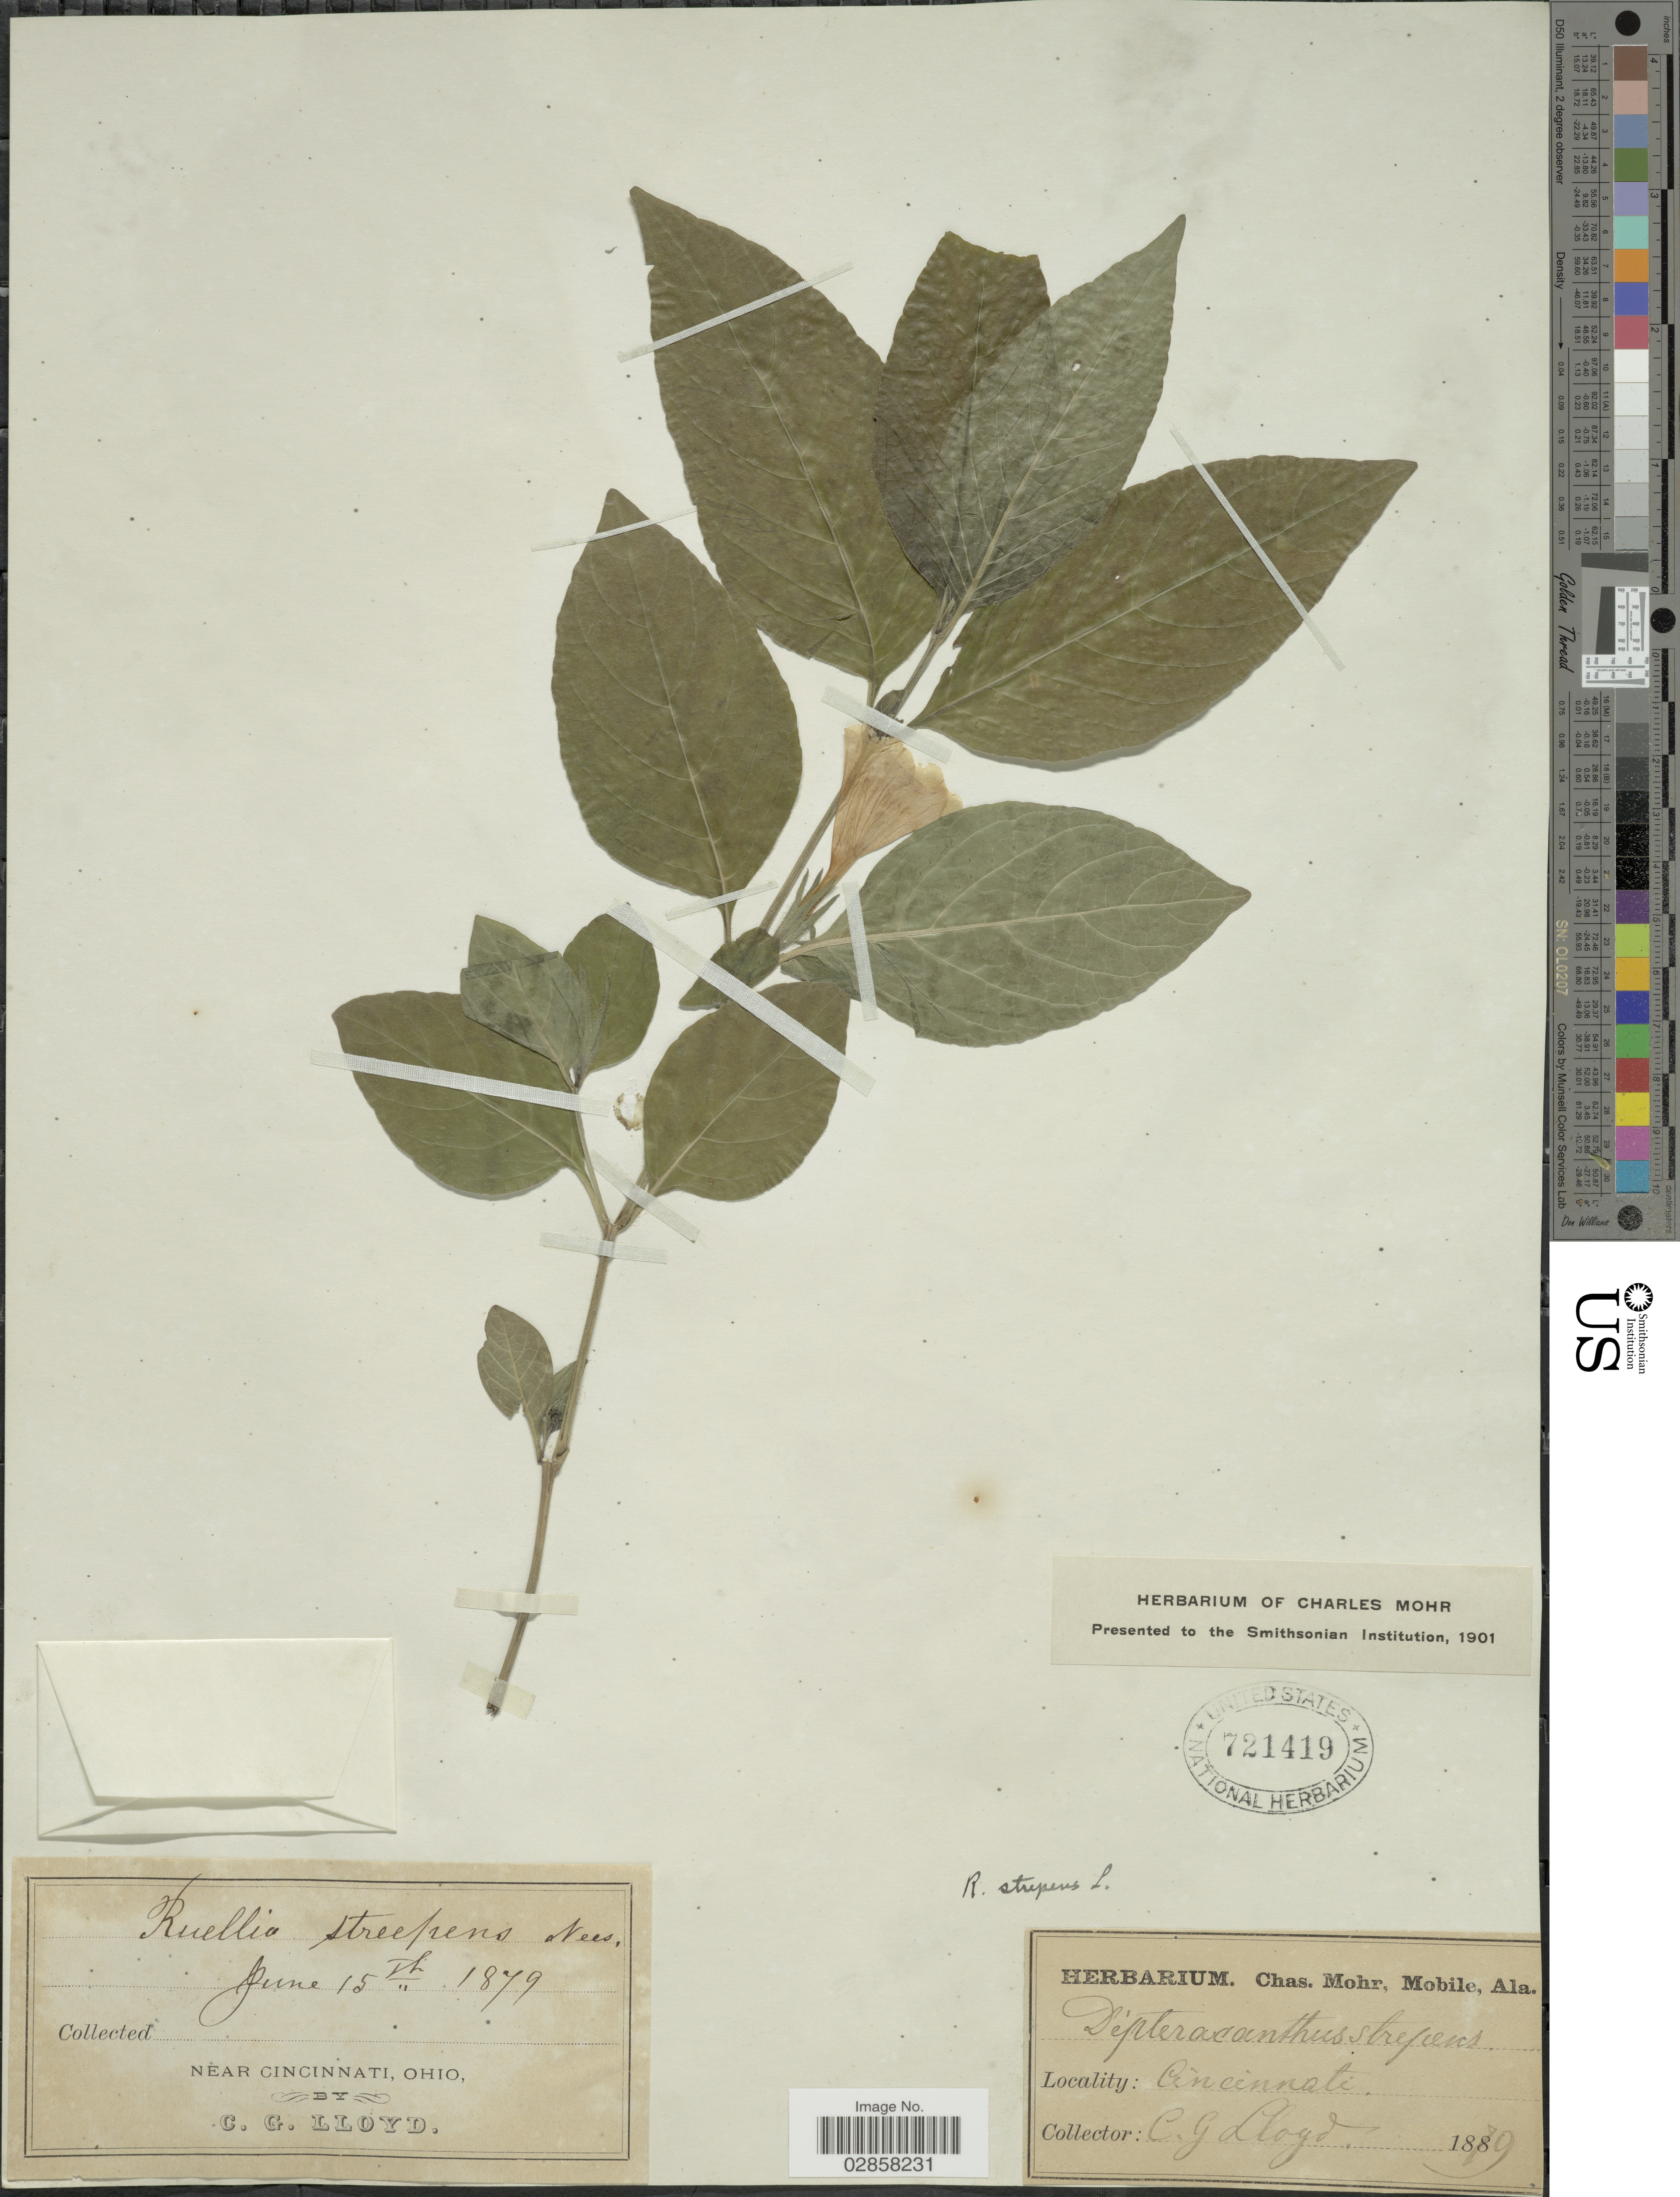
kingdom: Plantae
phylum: Tracheophyta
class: Magnoliopsida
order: Lamiales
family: Acanthaceae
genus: Ruellia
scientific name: Ruellia strepens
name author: L.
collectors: C. G. Lloyd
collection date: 1879-06-15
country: United States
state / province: Ohio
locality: Near Cincinnati.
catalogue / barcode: US 721419